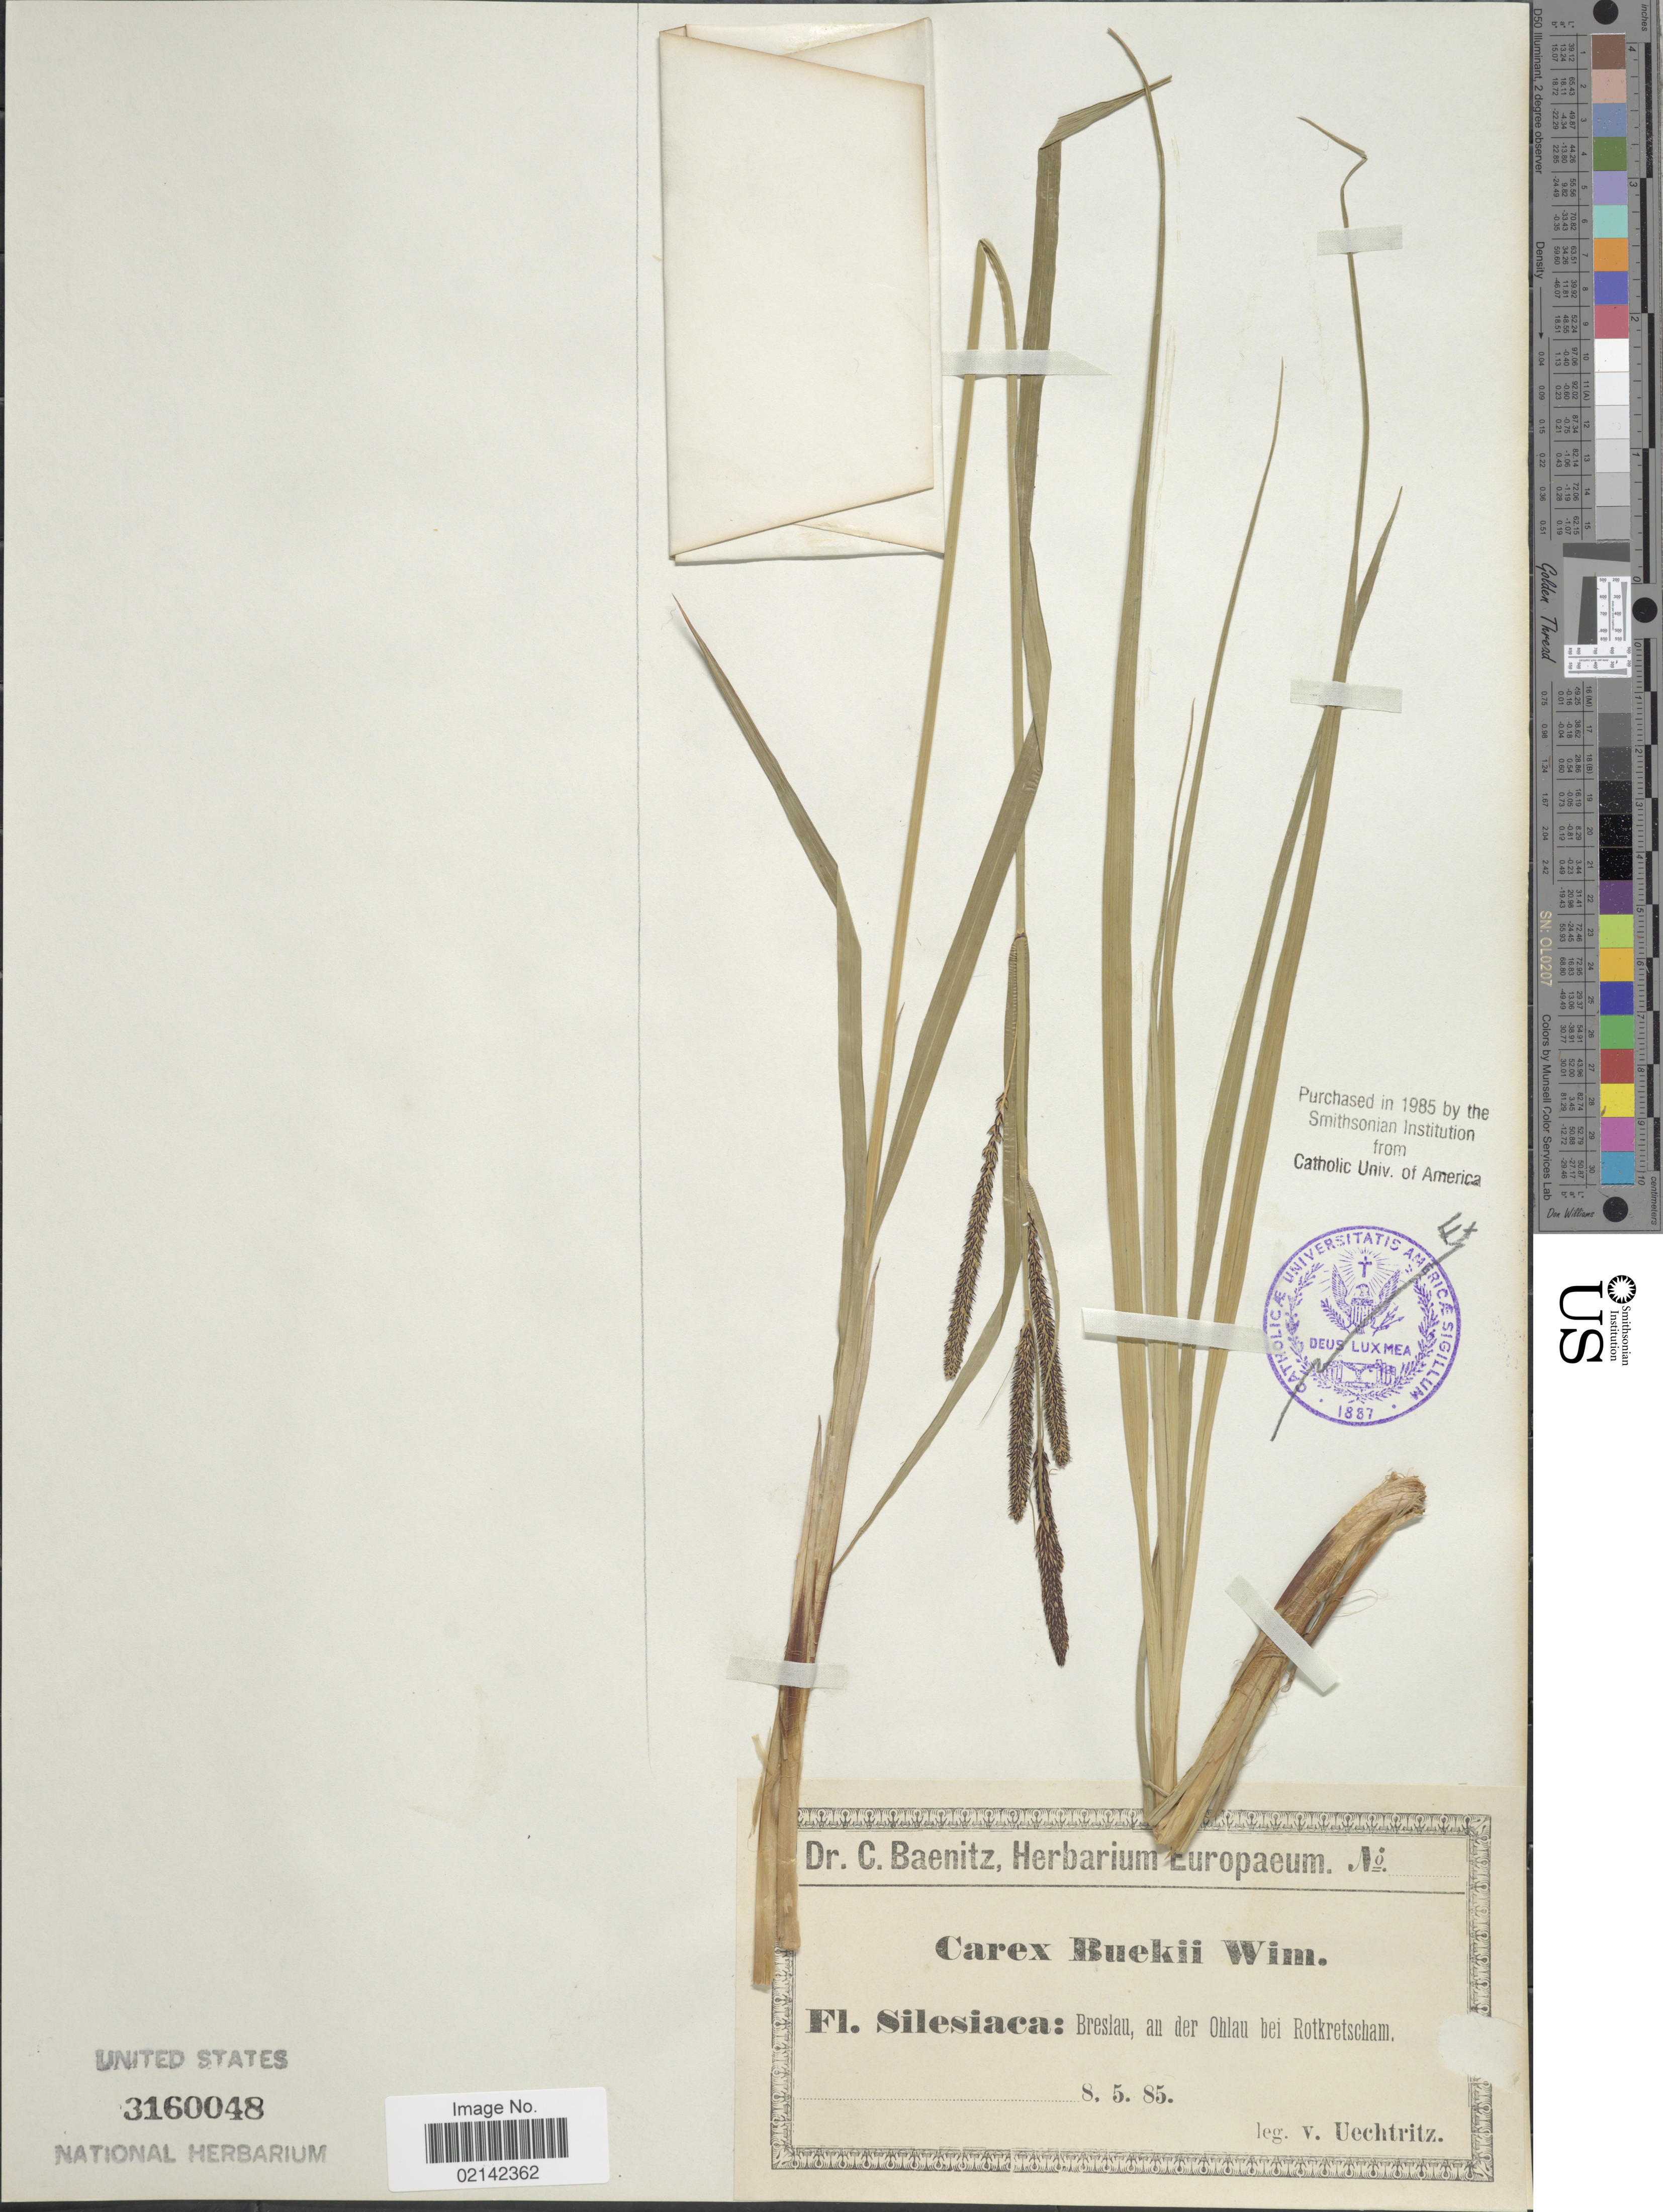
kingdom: Plantae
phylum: Tracheophyta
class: Liliopsida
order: Poales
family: Cyperaceae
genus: Carex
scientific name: Carex buekii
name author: Wimm.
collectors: Uechtritz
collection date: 1885-05-08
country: Poland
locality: Silesiaca: Breslau, an der Ohlau bei Rotkretscham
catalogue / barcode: US 3160048